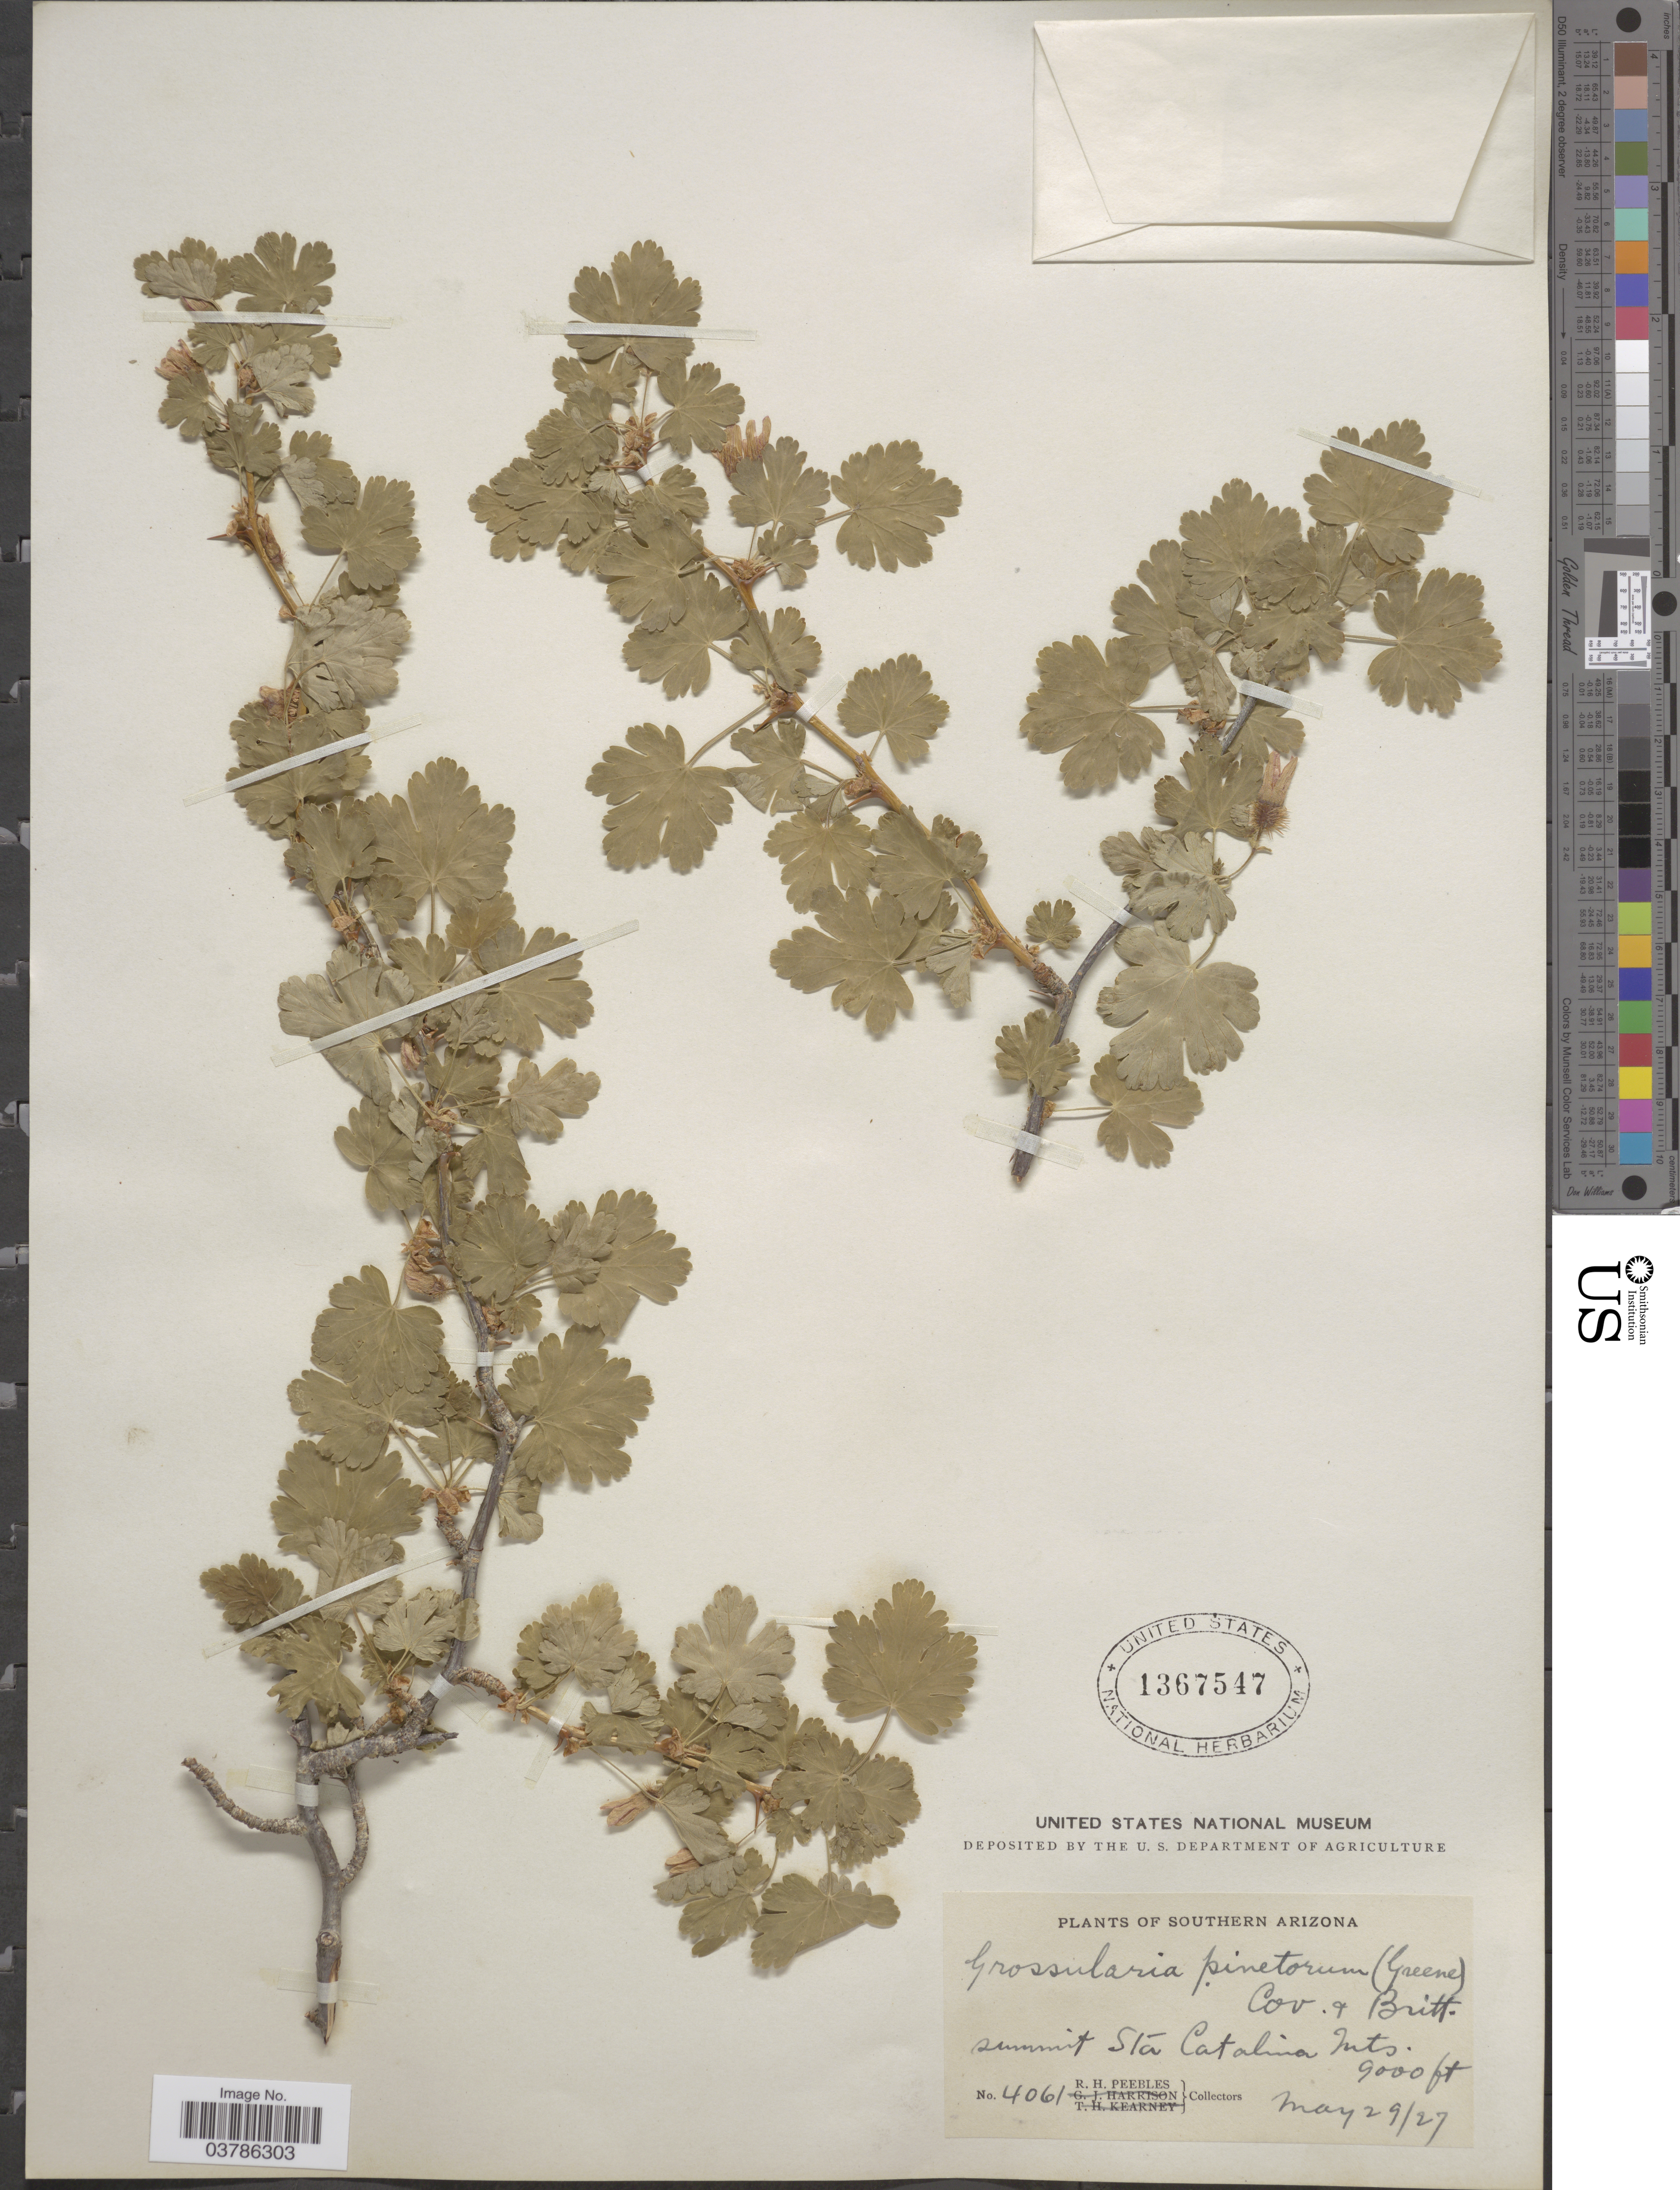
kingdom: Plantae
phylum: Tracheophyta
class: Magnoliopsida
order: Saxifragales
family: Grossulariaceae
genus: Ribes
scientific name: Ribes pinetorum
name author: Greene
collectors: R. H. Peebles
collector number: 4061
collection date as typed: Transcribed d/m/y: 29/5/27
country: United States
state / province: Arizona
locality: Southern Arizona. Summit Sta Catalina Mts.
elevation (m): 2743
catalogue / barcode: US 1367547